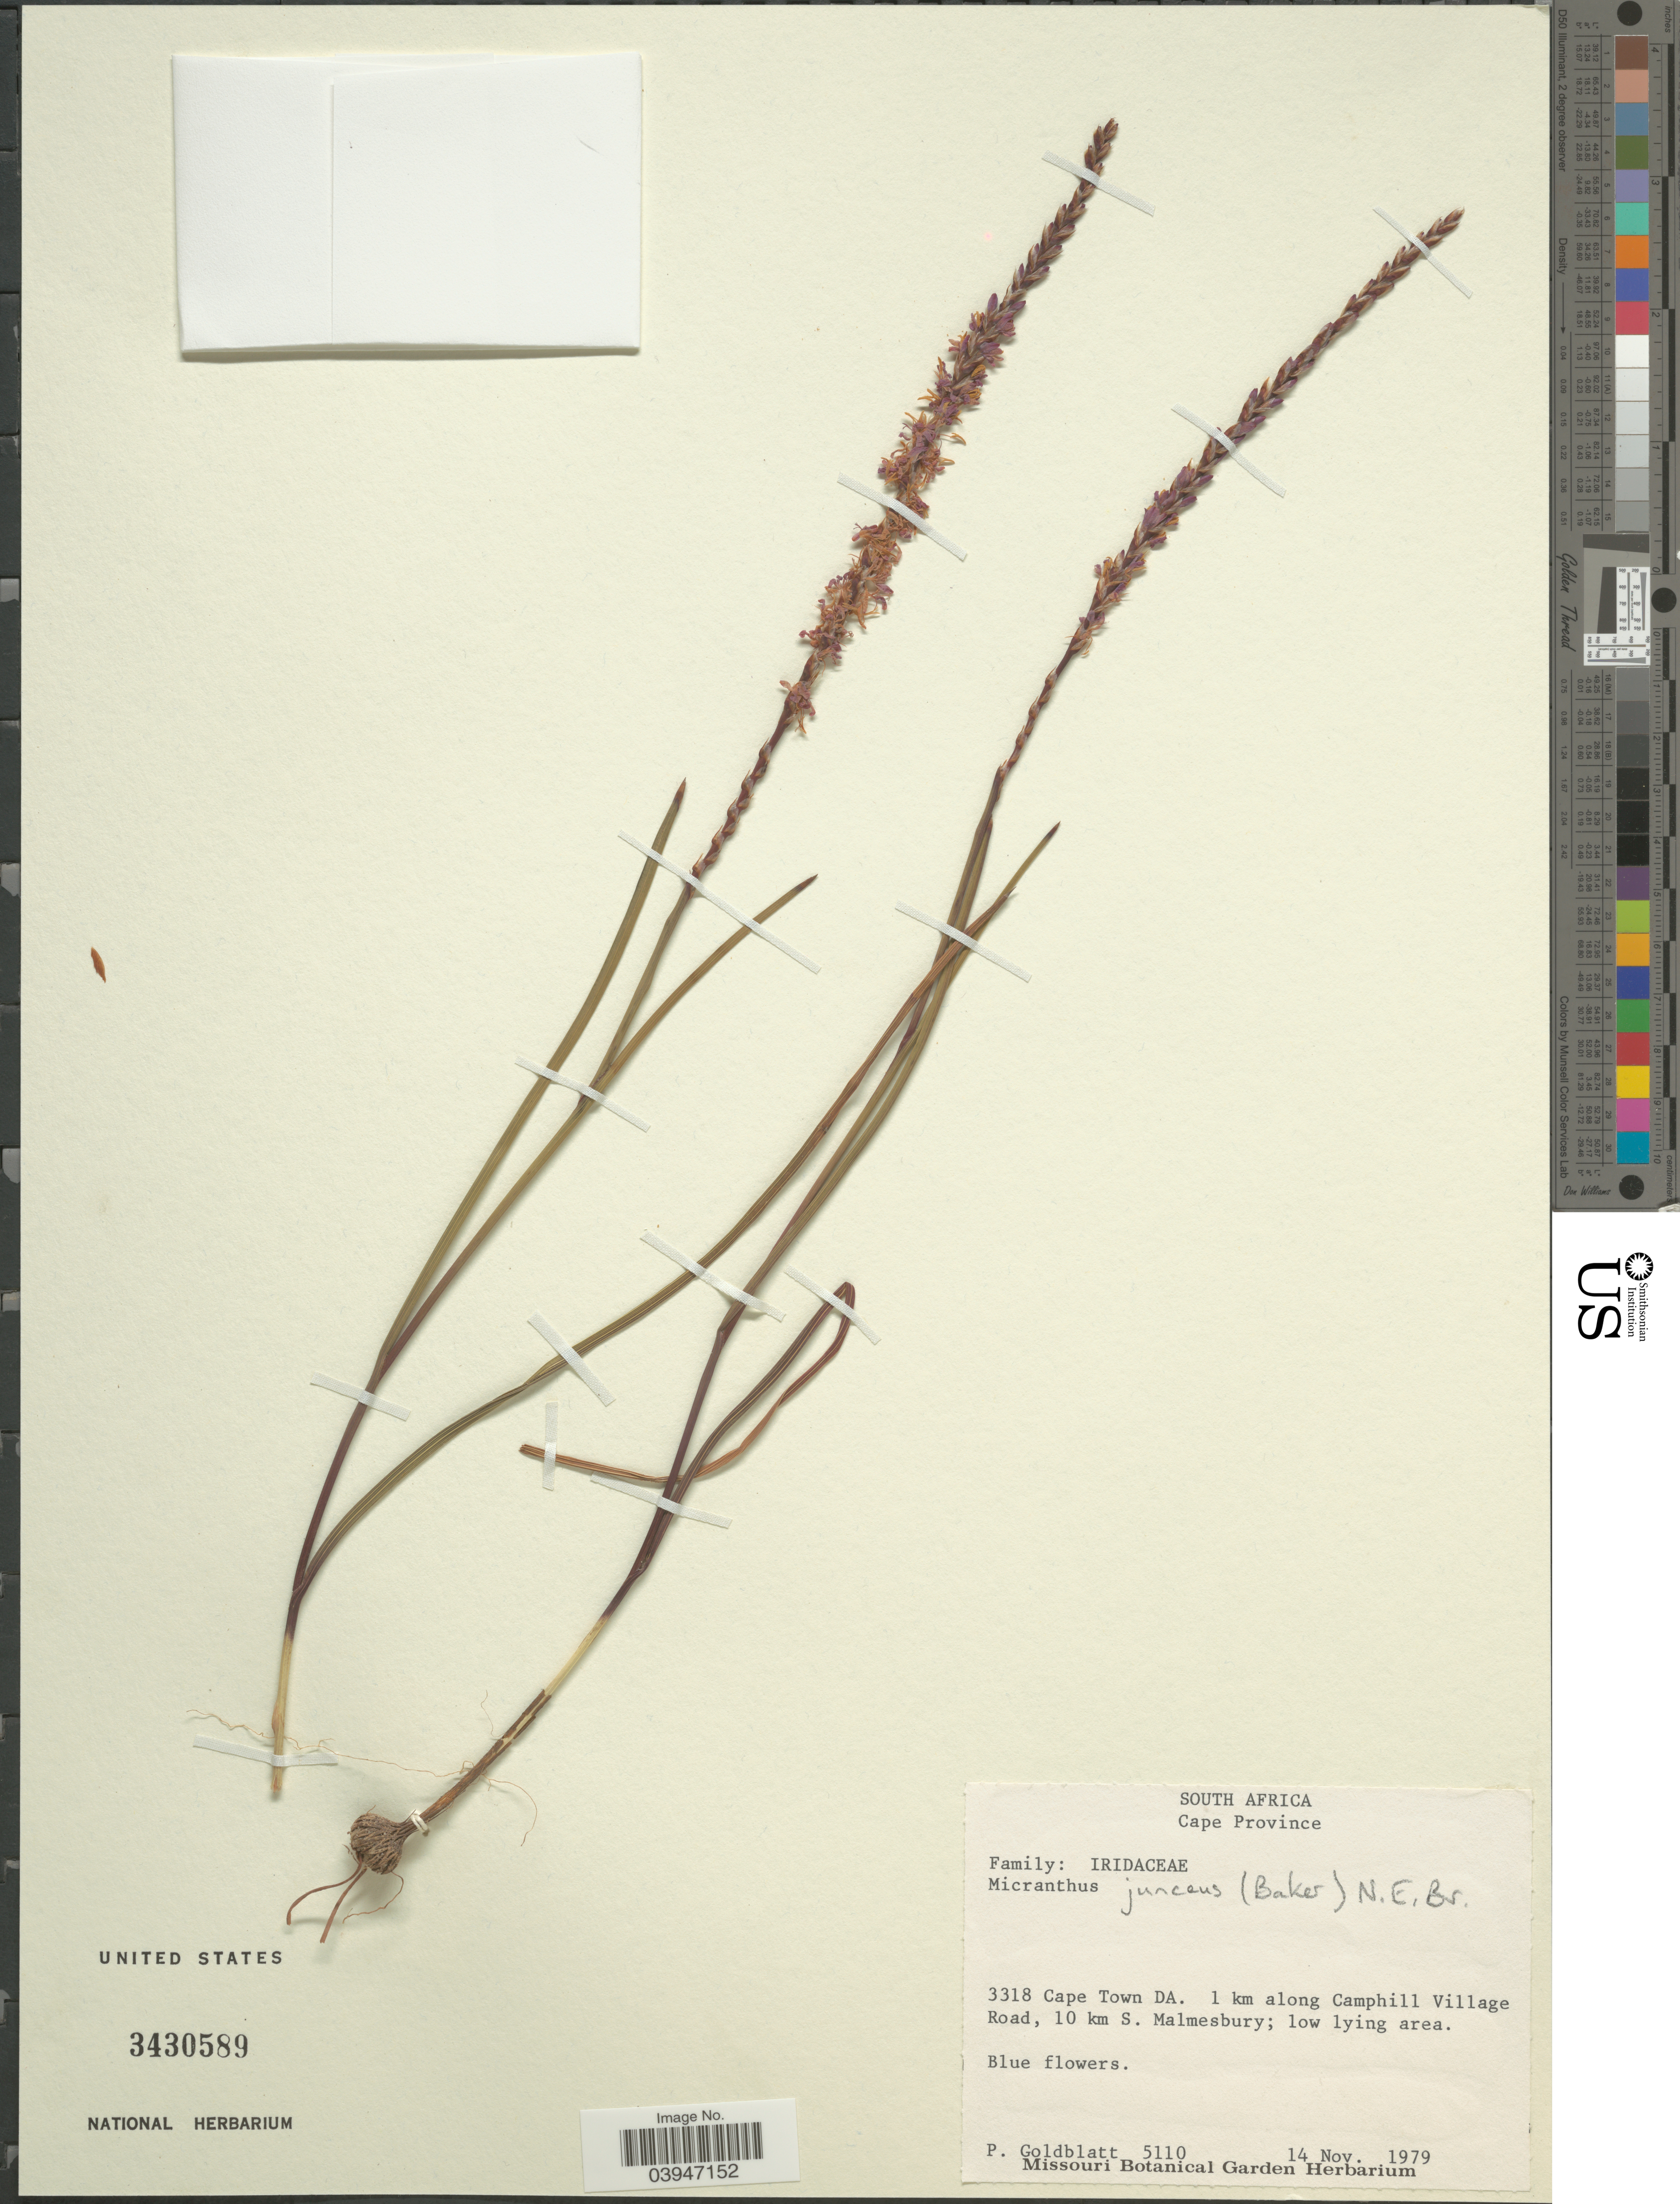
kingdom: Plantae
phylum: Tracheophyta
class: Liliopsida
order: Asparagales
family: Iridaceae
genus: Micranthus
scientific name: Micranthus junceus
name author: (Baker) N.E. Br.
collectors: P. Goldblatt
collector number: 5110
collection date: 1979-11-14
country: South Africa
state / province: Western Cape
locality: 3318 Cape Town DA. 1 km along Camphill Village Road, 10 km S. Malmesbury.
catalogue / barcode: US 3430589